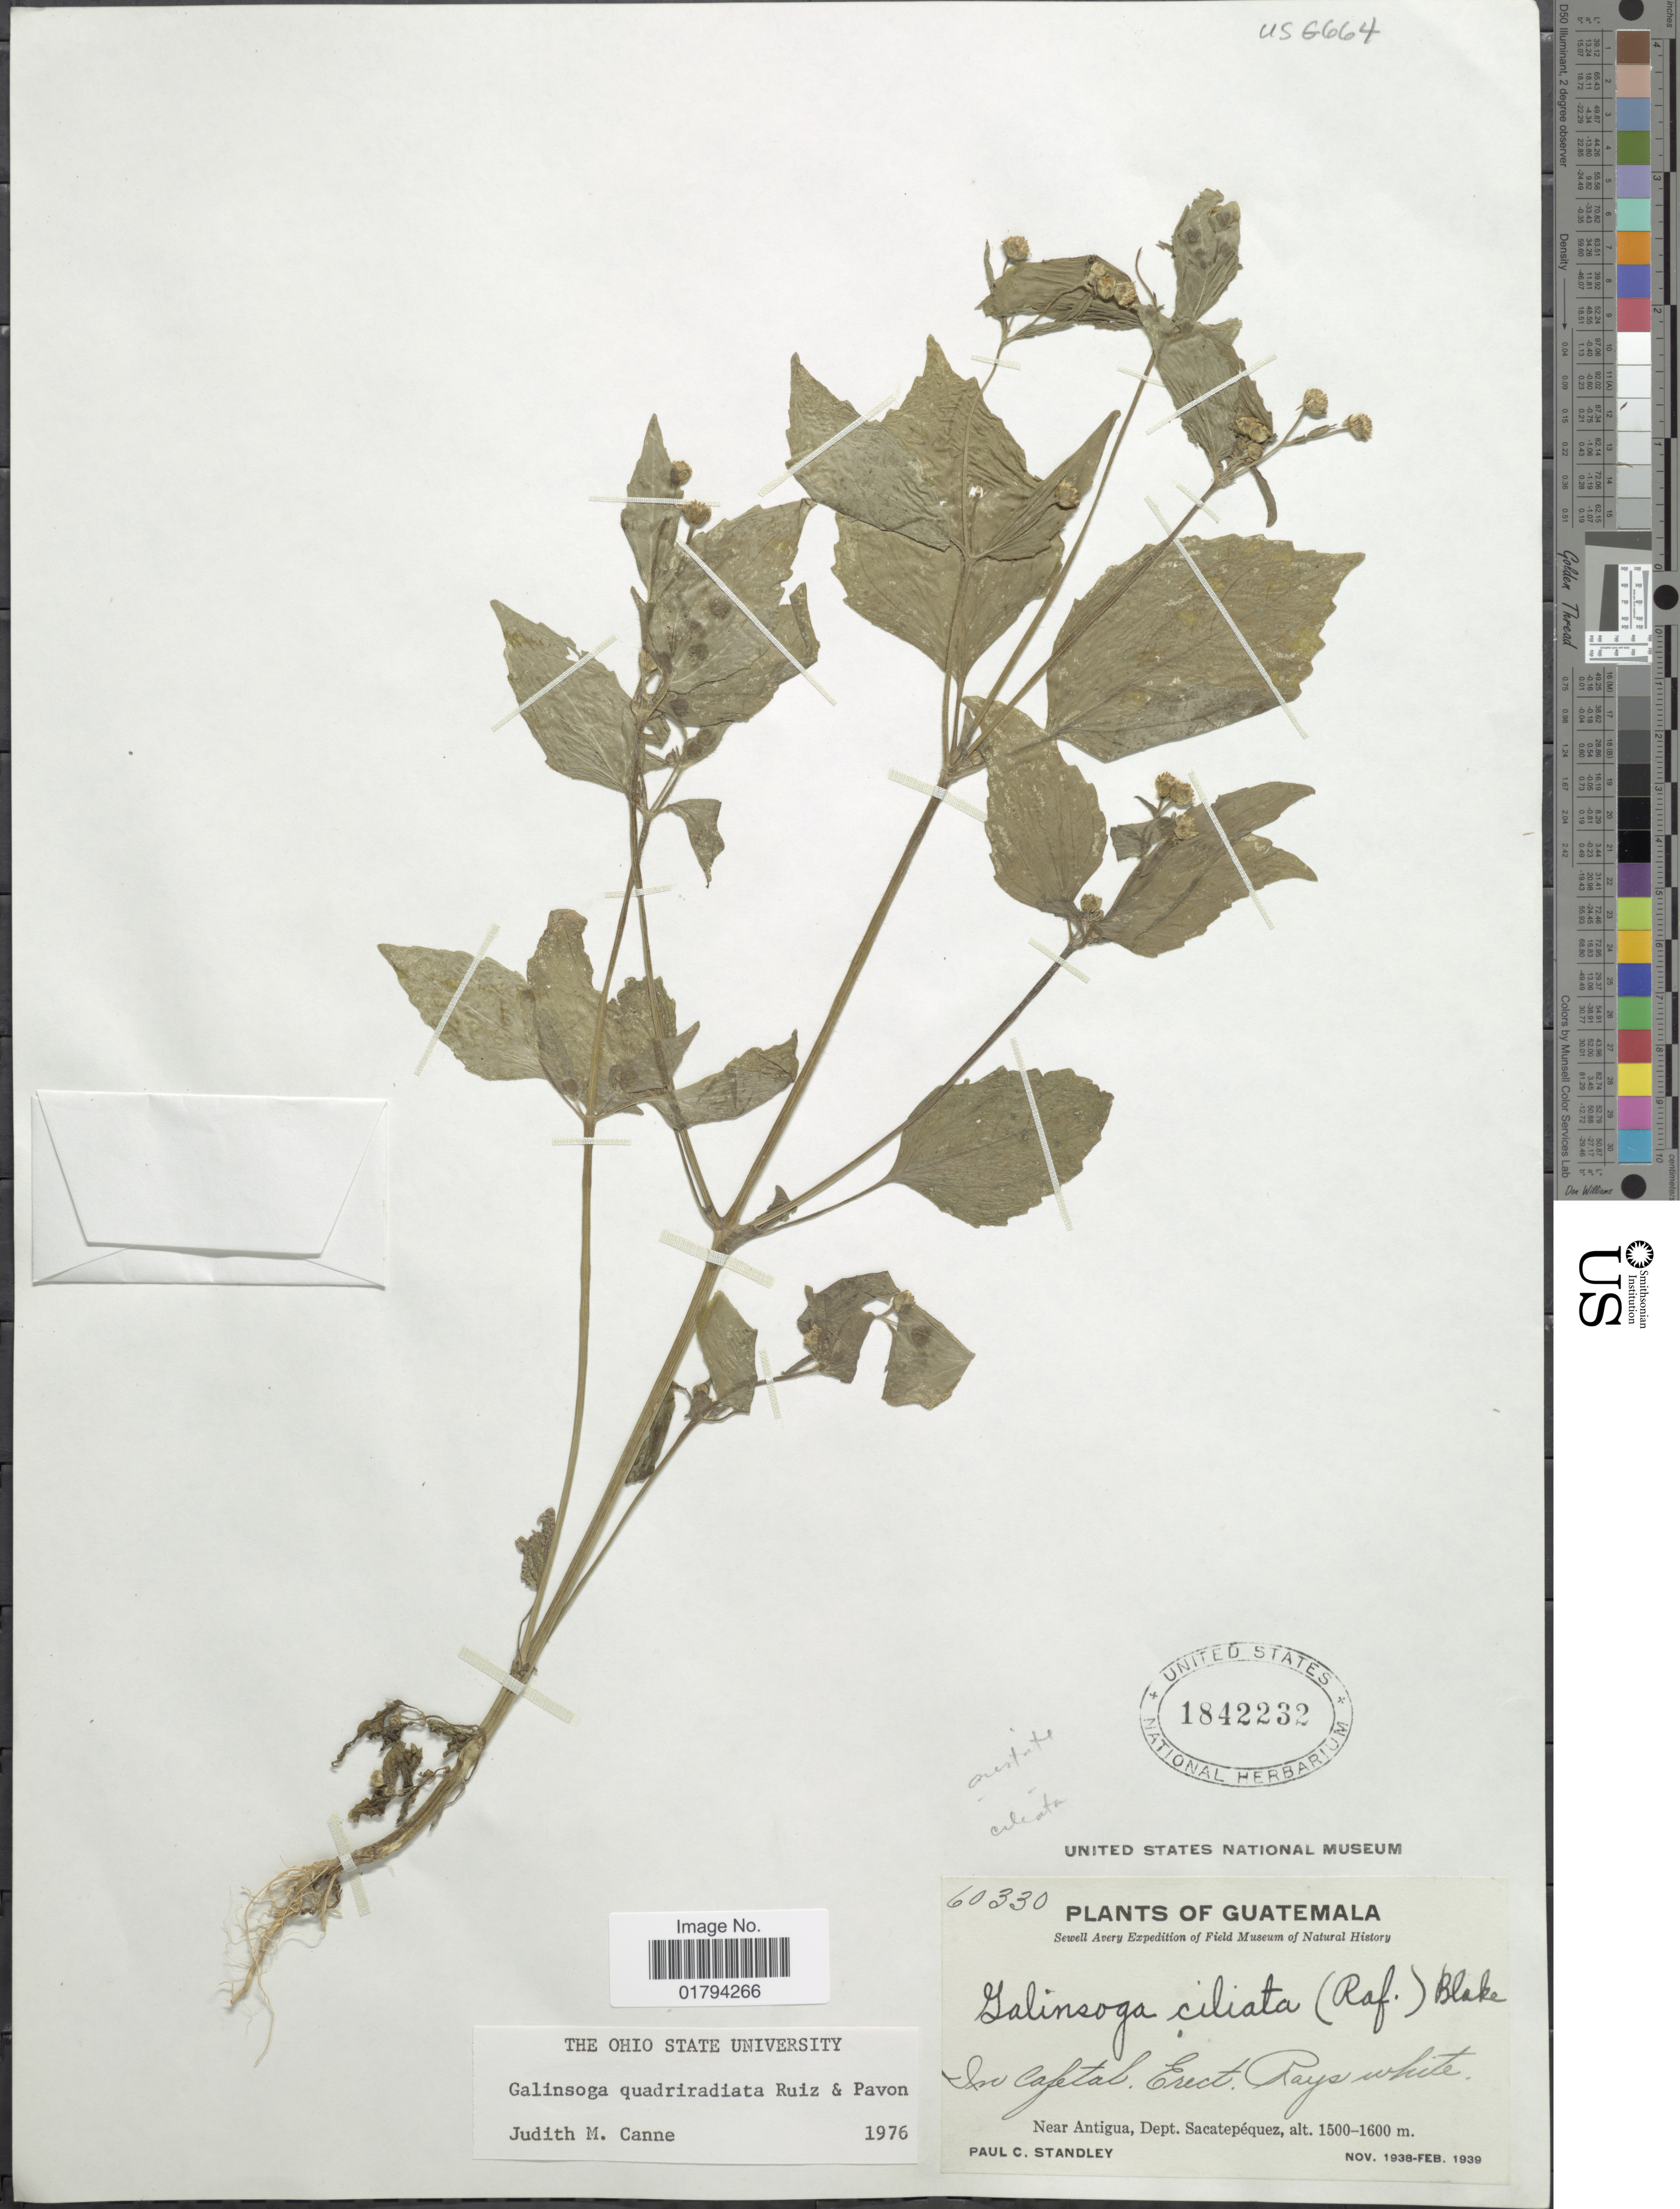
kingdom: Plantae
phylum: Tracheophyta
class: Magnoliopsida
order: Asterales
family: Asteraceae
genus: Galinsoga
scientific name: Galinsoga quadriradiata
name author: Ruiz & Pav.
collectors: P. C. Standley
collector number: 60330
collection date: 1938-11/1939-02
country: Guatemala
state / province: Sacatepéquez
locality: In cafetal, near Antigua.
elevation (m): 1500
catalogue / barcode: US 1842232